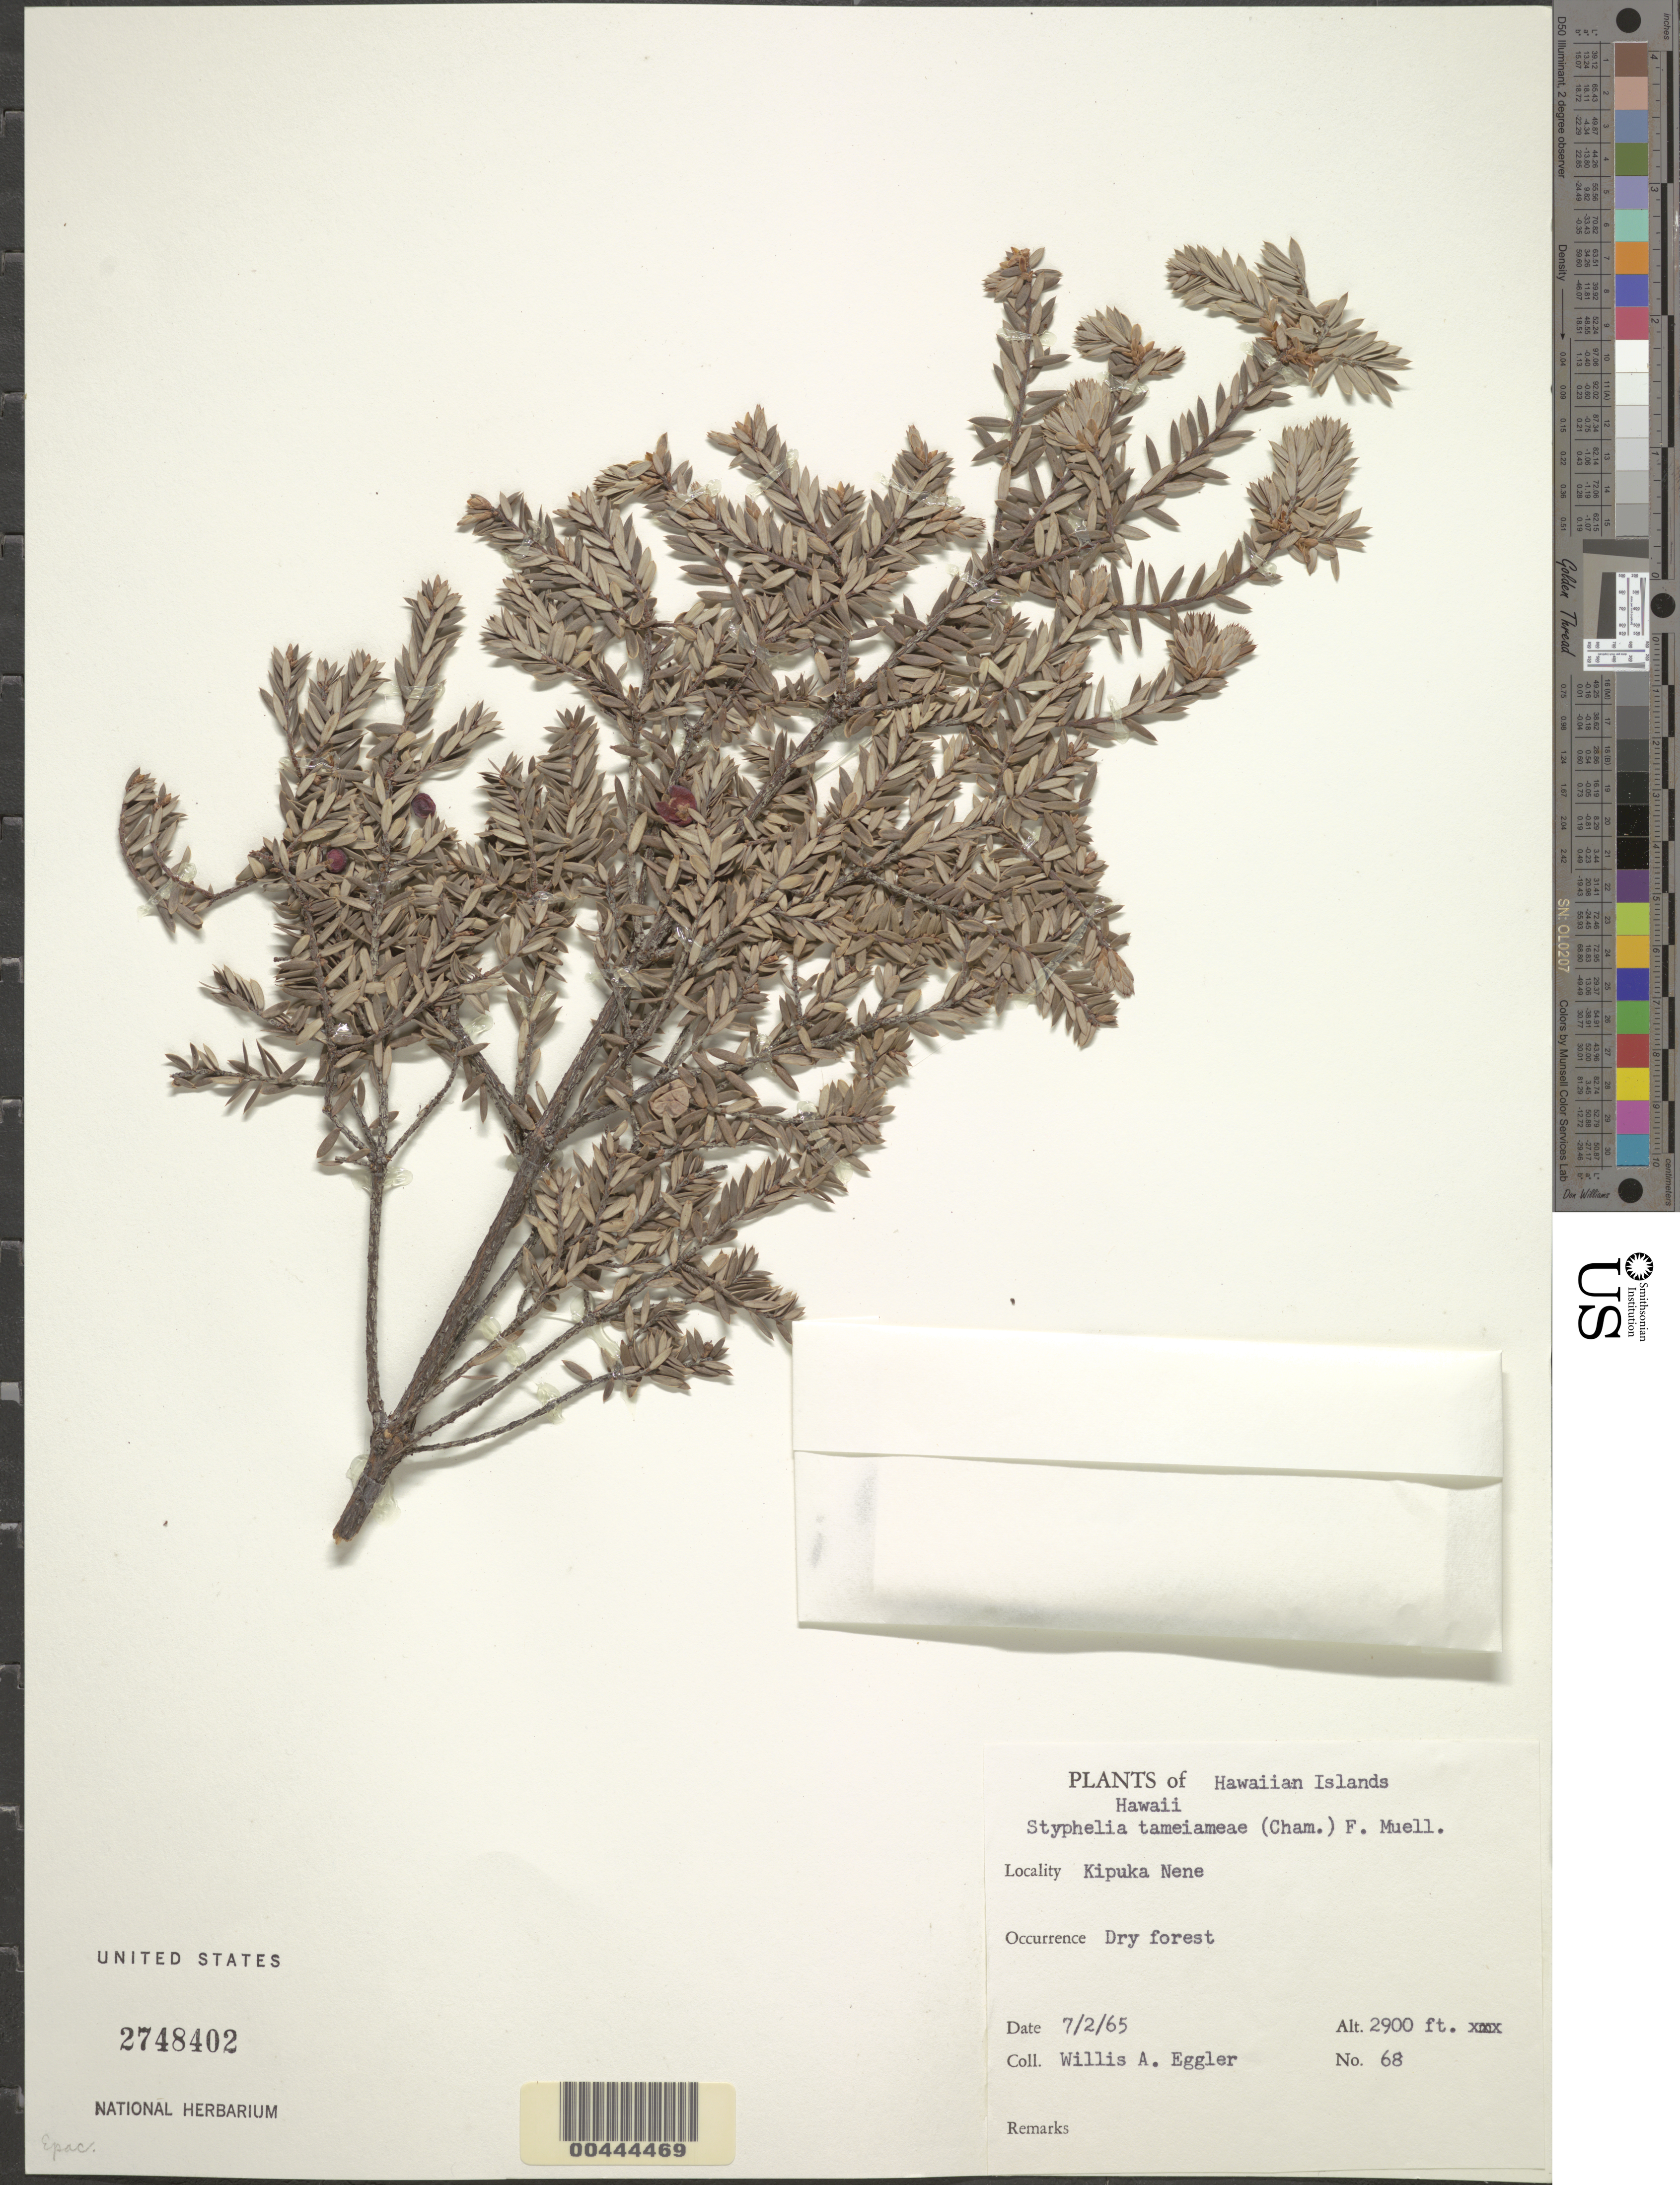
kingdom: Plantae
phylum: Tracheophyta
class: Magnoliopsida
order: Ericales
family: Ericaceae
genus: Leptecophylla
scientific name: Leptecophylla tameiameiae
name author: (Cham. & Schltdl.) C.M. Weiller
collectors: W. A. Eggler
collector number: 68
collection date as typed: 2 Jul 1965 or 7 Feb 1965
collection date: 1965-02-07 or 1965-07-02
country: United States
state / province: Hawaii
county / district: Hawaii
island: Hawaii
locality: Kipuka Nene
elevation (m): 884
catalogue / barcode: US 2748402